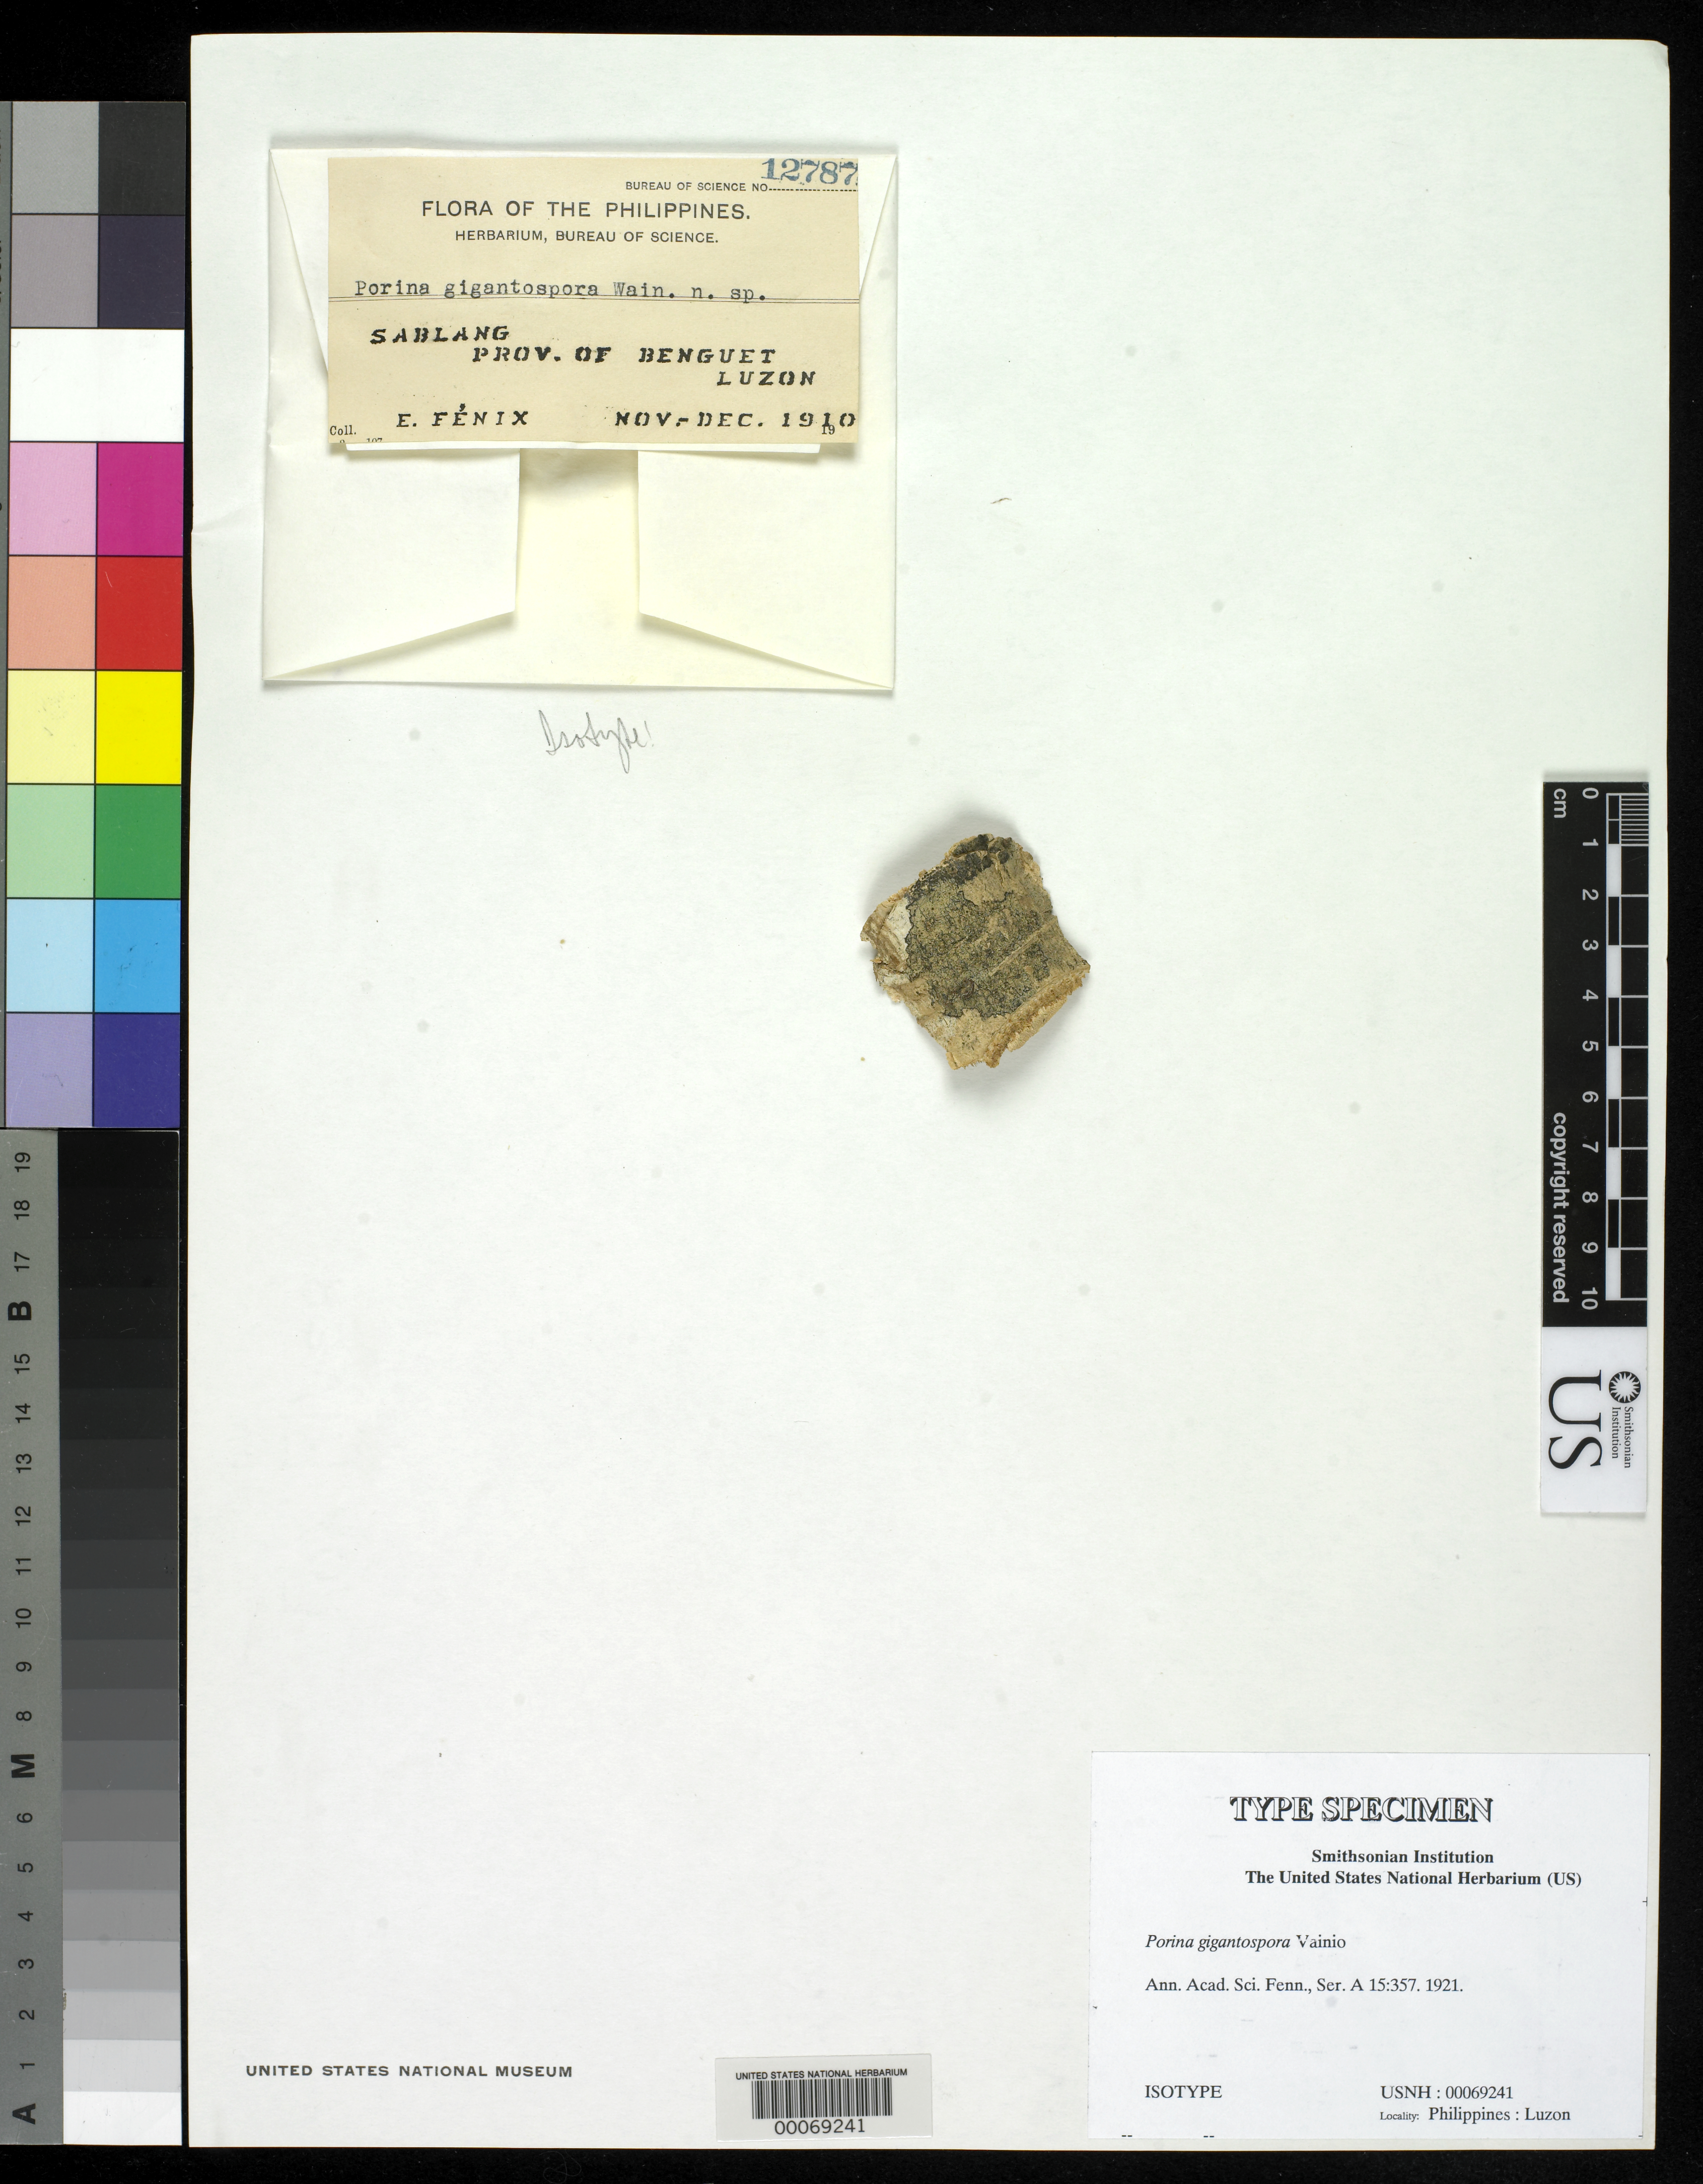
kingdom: Fungi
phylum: Ascomycota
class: Lecanoromycetes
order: Ostropales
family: Porinaceae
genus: Porina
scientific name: Porina gigantospora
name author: Vain.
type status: Isotype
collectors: E. Fenix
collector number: Bur. Sci. 12787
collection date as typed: Nov 1910 to -- Dec 1910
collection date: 1910-11/1910-12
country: Philippines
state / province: Cordillera (Administrative Region)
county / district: Benguet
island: Luzon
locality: Sablang.